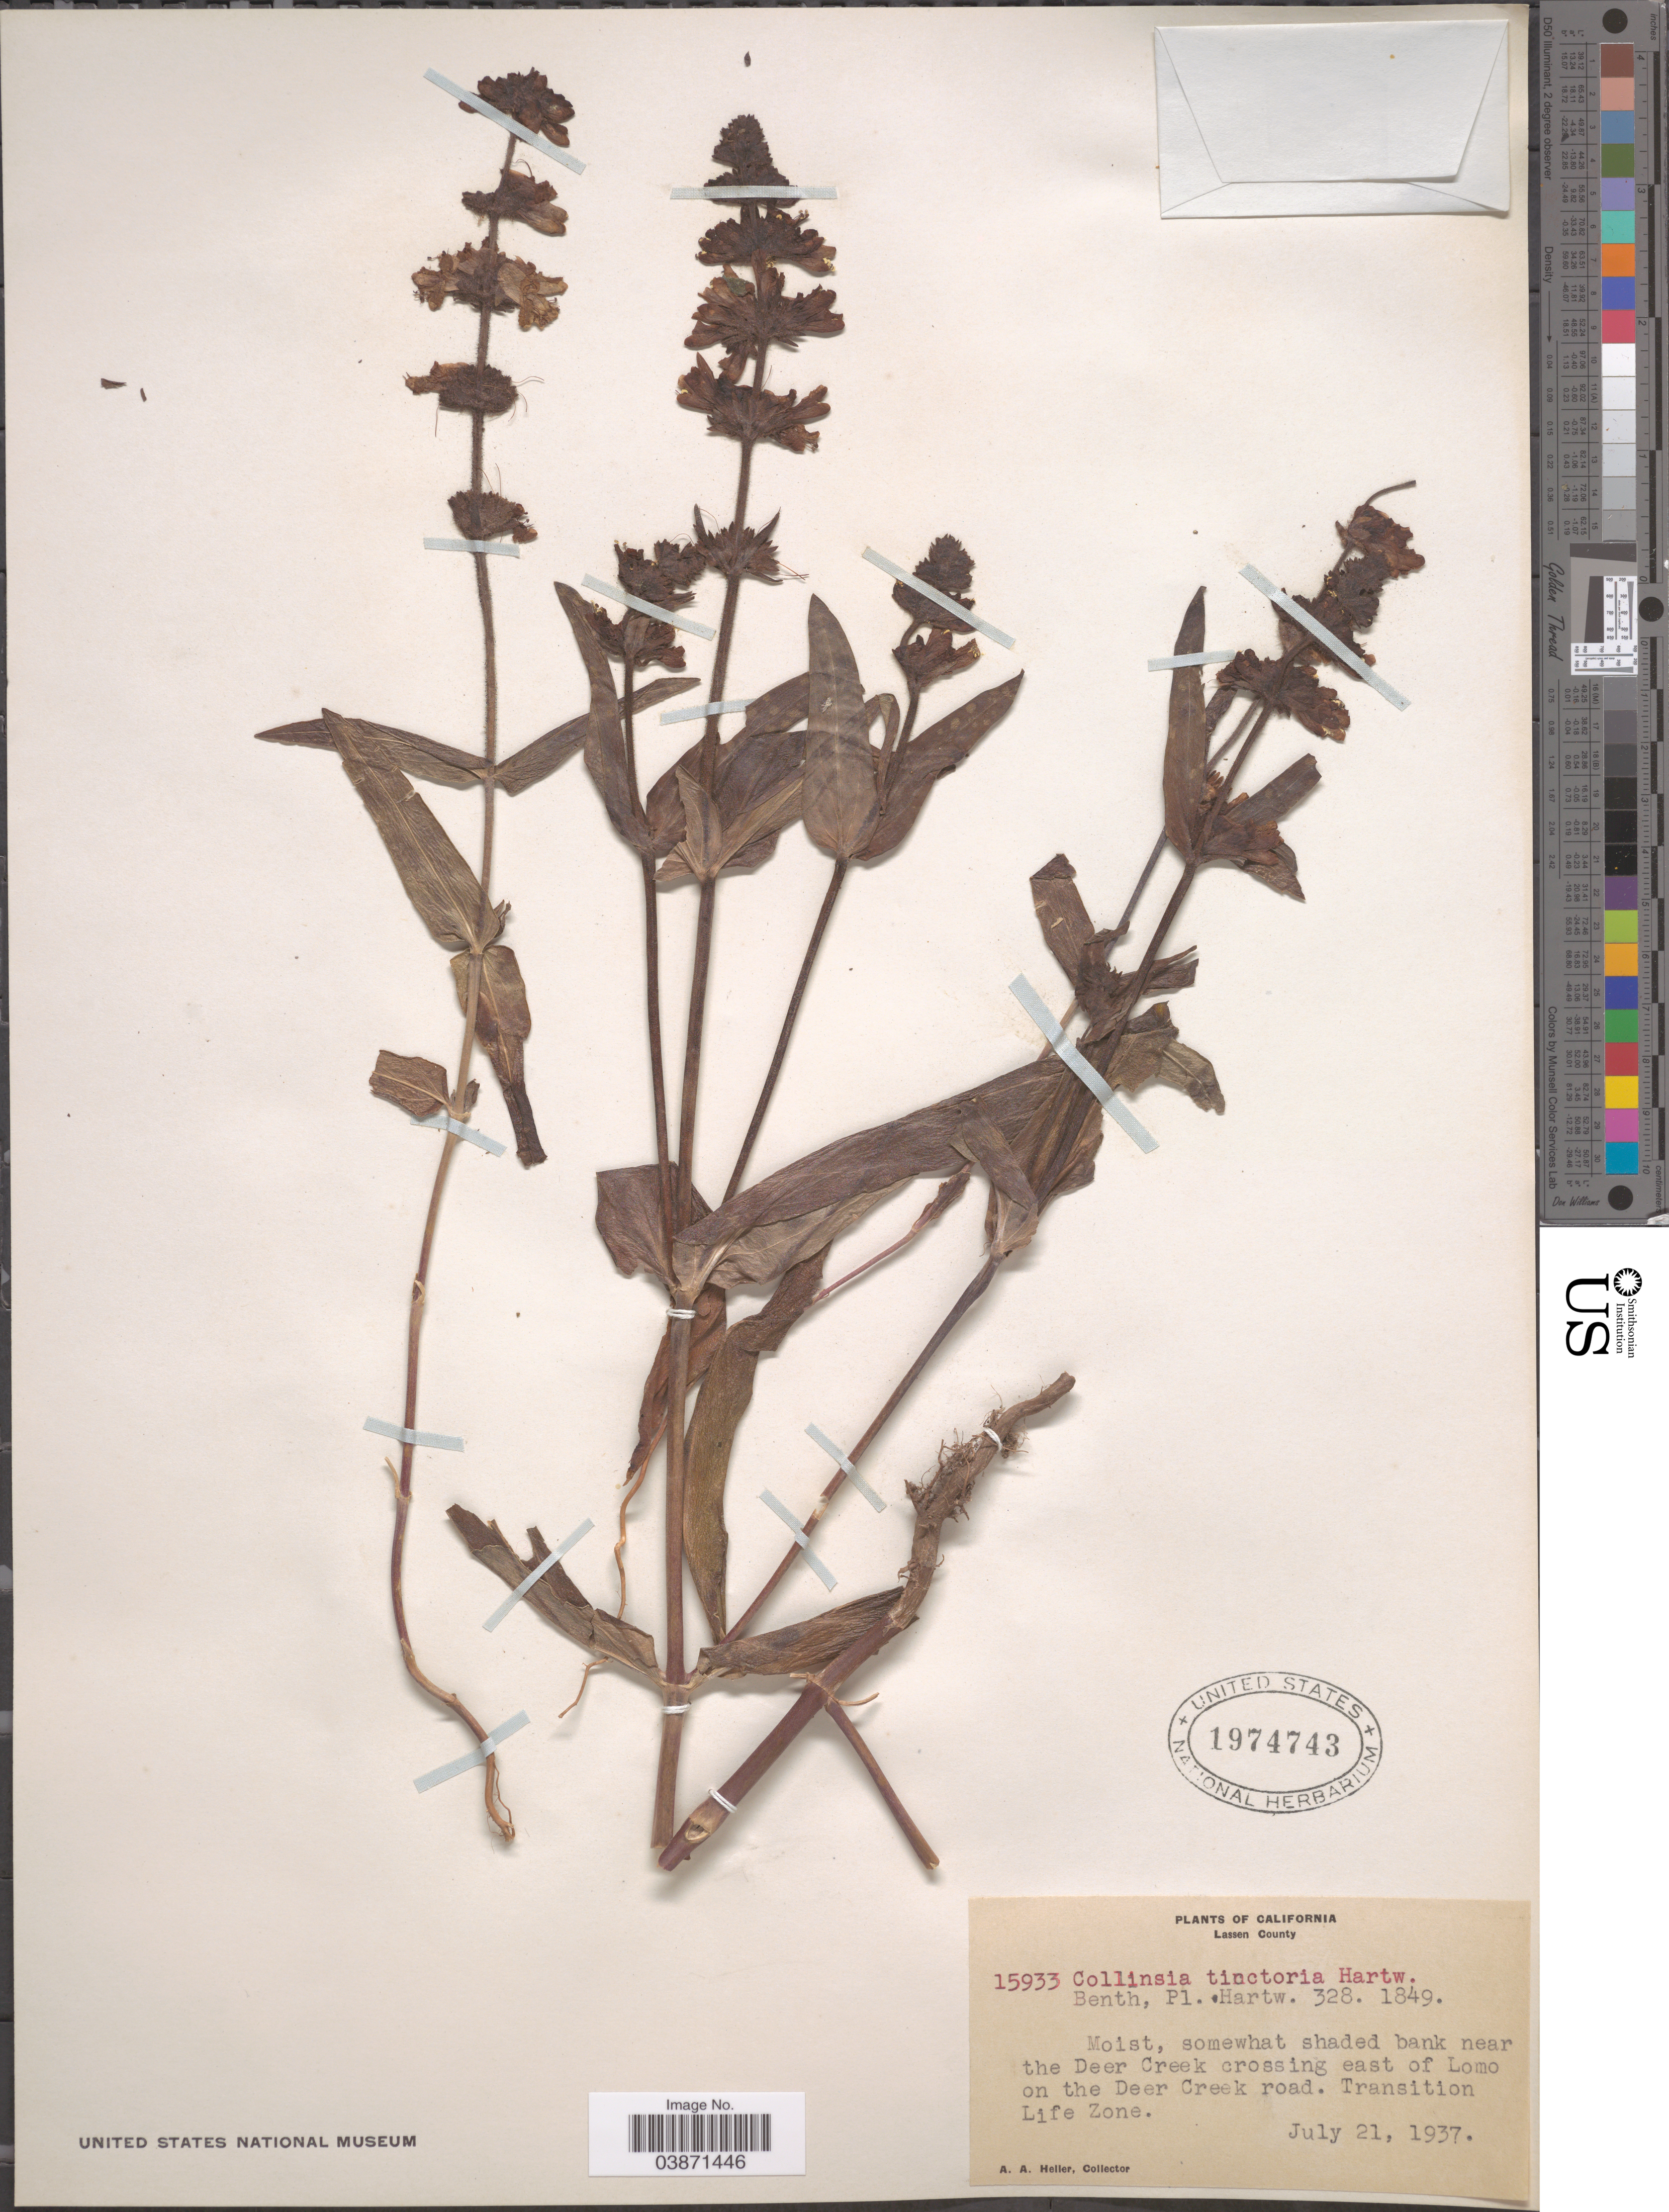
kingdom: Plantae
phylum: Tracheophyta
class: Magnoliopsida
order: Lamiales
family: Plantaginaceae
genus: Collinsia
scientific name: Collinsia tinctoria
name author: Hartw. ex Benth.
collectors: A. A. Heller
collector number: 15933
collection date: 1937-07-21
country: United States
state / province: California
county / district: Lassen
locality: Lassen County. Near the Deer Creek crossing east of Lomo on the Deer Creek road. Transition Life Zone.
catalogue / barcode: US 1974743